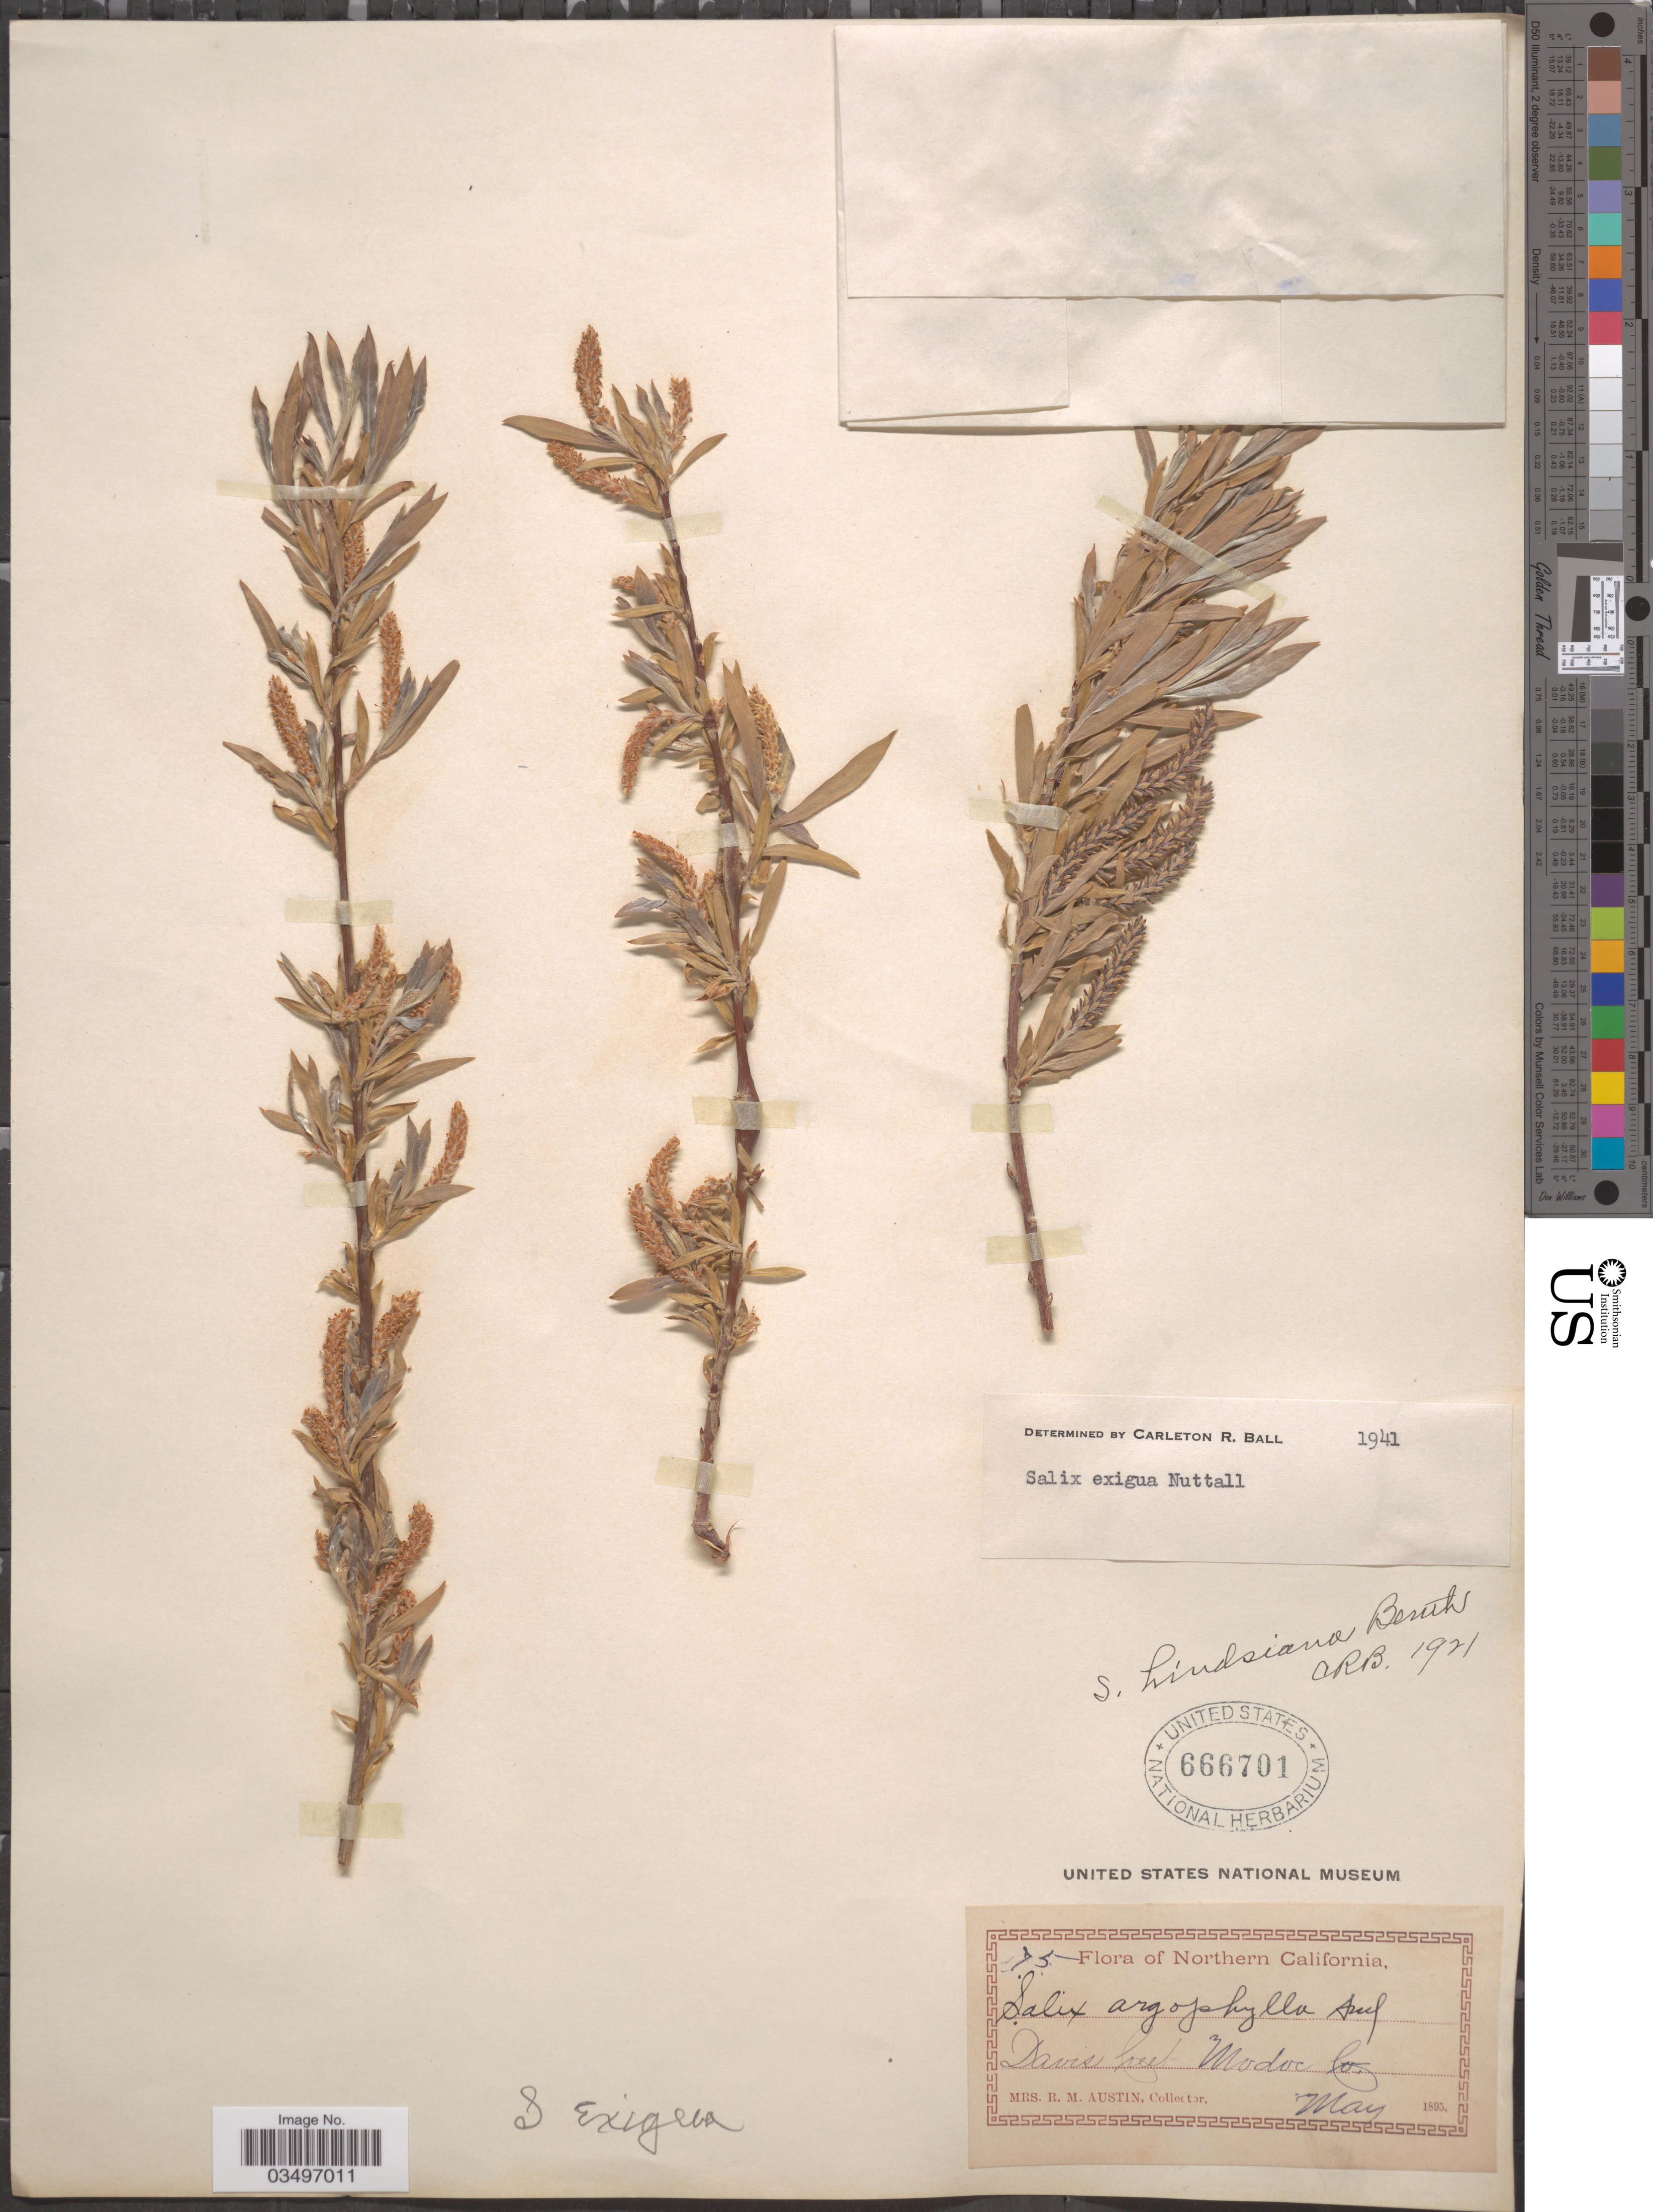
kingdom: Plantae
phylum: Tracheophyta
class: Magnoliopsida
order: Malpighiales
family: Salicaceae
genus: Salix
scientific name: Salix exigua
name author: Nutt.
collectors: R. Austin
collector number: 75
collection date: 1895-05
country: United States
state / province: California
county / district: Modoc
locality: Northern California. Davis Creek Modoc Co.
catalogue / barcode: US 666701